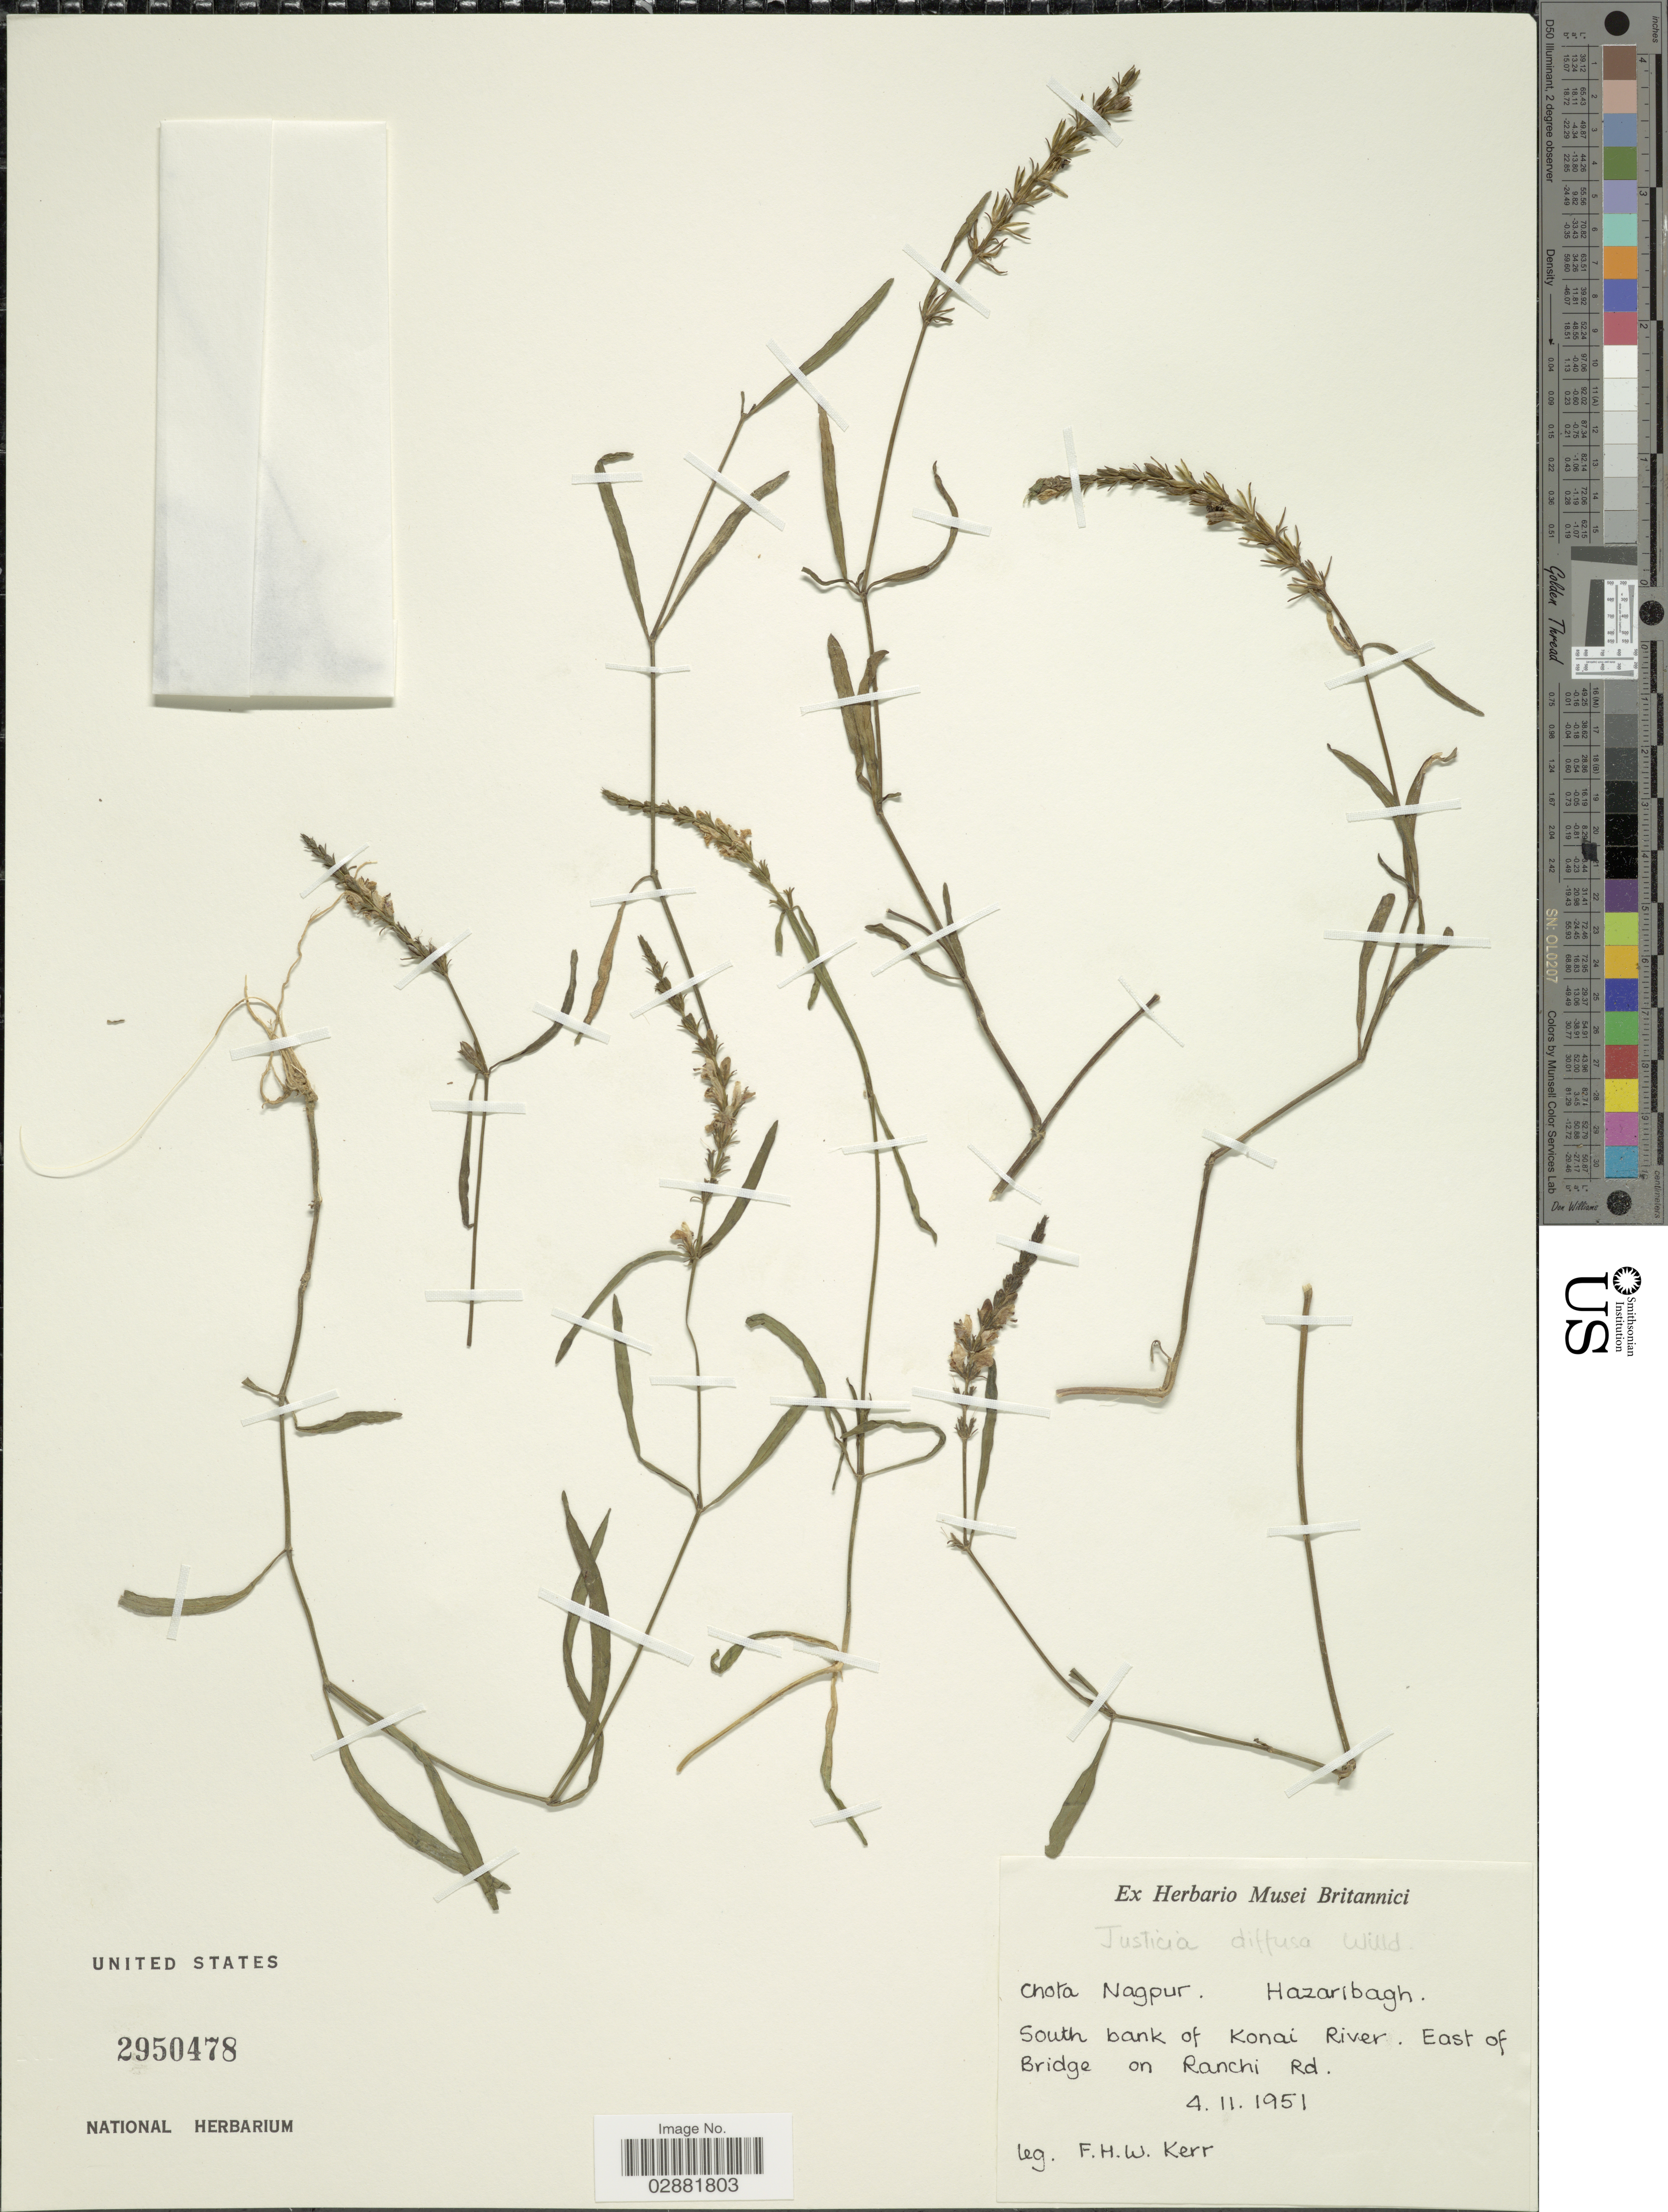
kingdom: Plantae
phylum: Tracheophyta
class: Magnoliopsida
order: Lamiales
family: Acanthaceae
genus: Justicia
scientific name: Justicia diffusa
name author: Willd.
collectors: F. H. W. Kerr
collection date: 1951-11-04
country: India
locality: South bank of Konai River, East of Bridge on Ranchi Rd.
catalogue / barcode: US 2950478